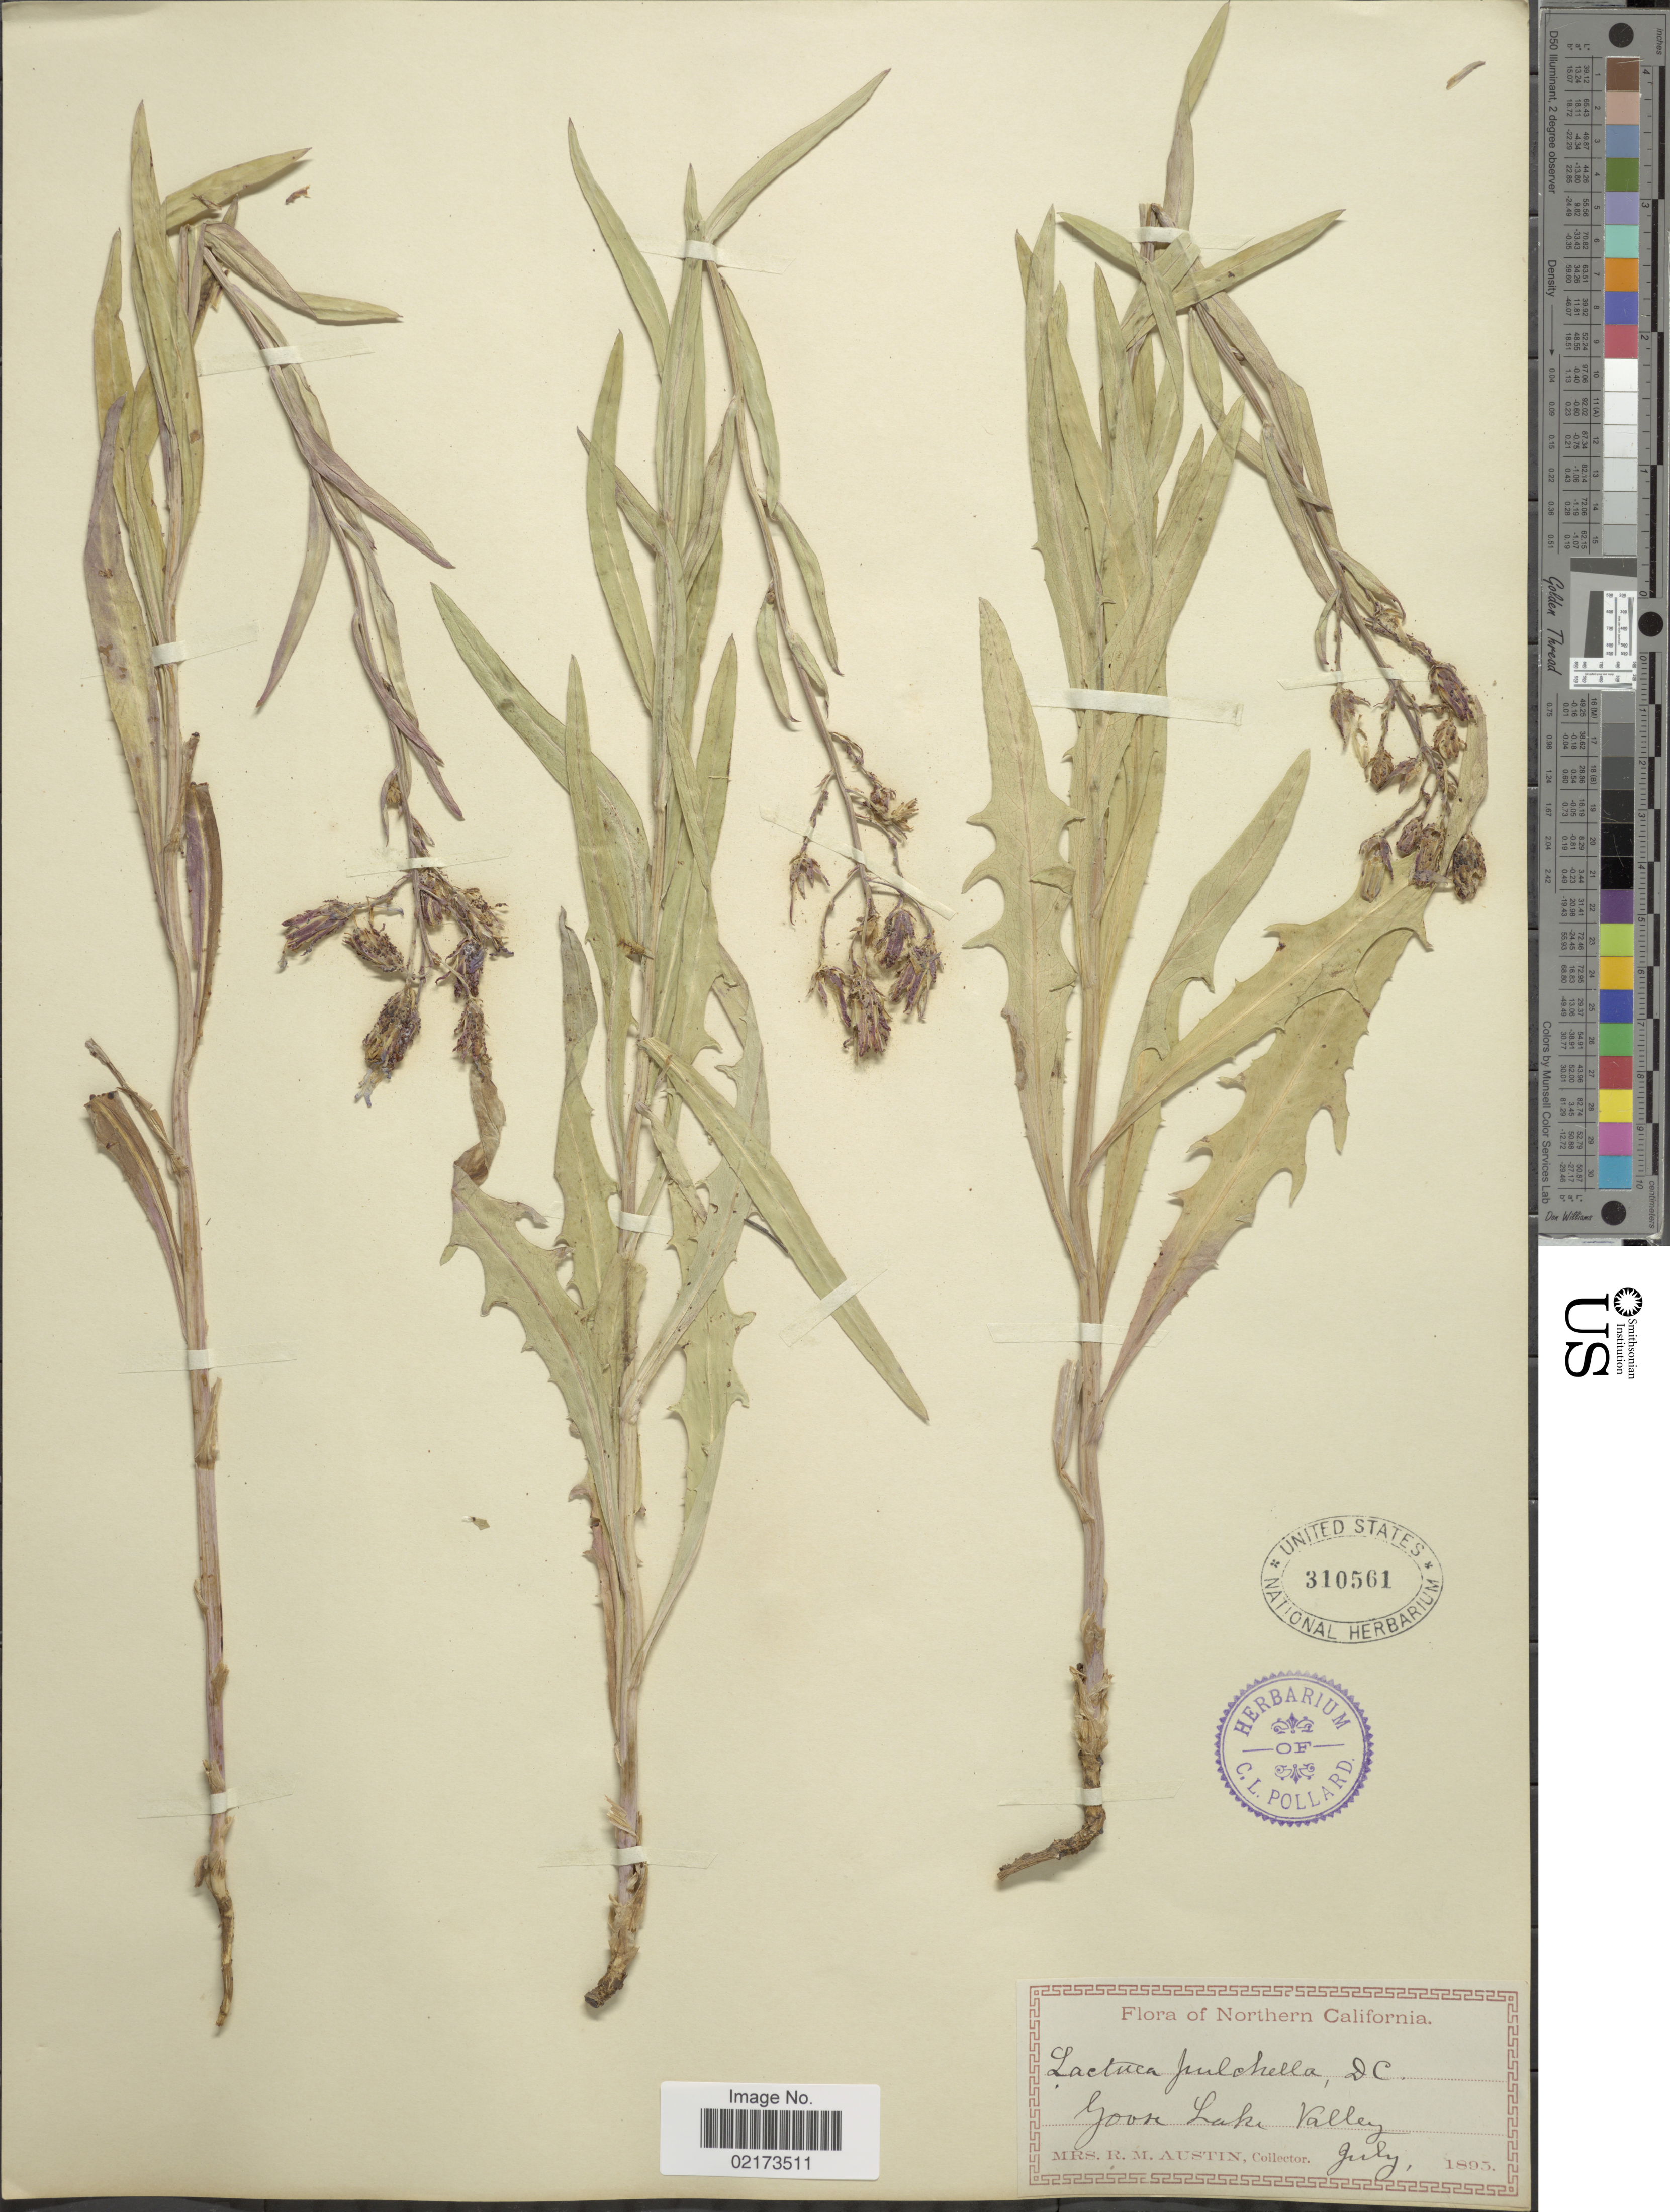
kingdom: Plantae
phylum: Tracheophyta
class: Magnoliopsida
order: Asterales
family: Asteraceae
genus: Lactuca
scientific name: Lactuca tatarica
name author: (L.) C.A. Mey.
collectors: R. Austin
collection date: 1895-07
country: United States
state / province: California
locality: Northern California, Goose Lake Valley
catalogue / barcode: US 310561